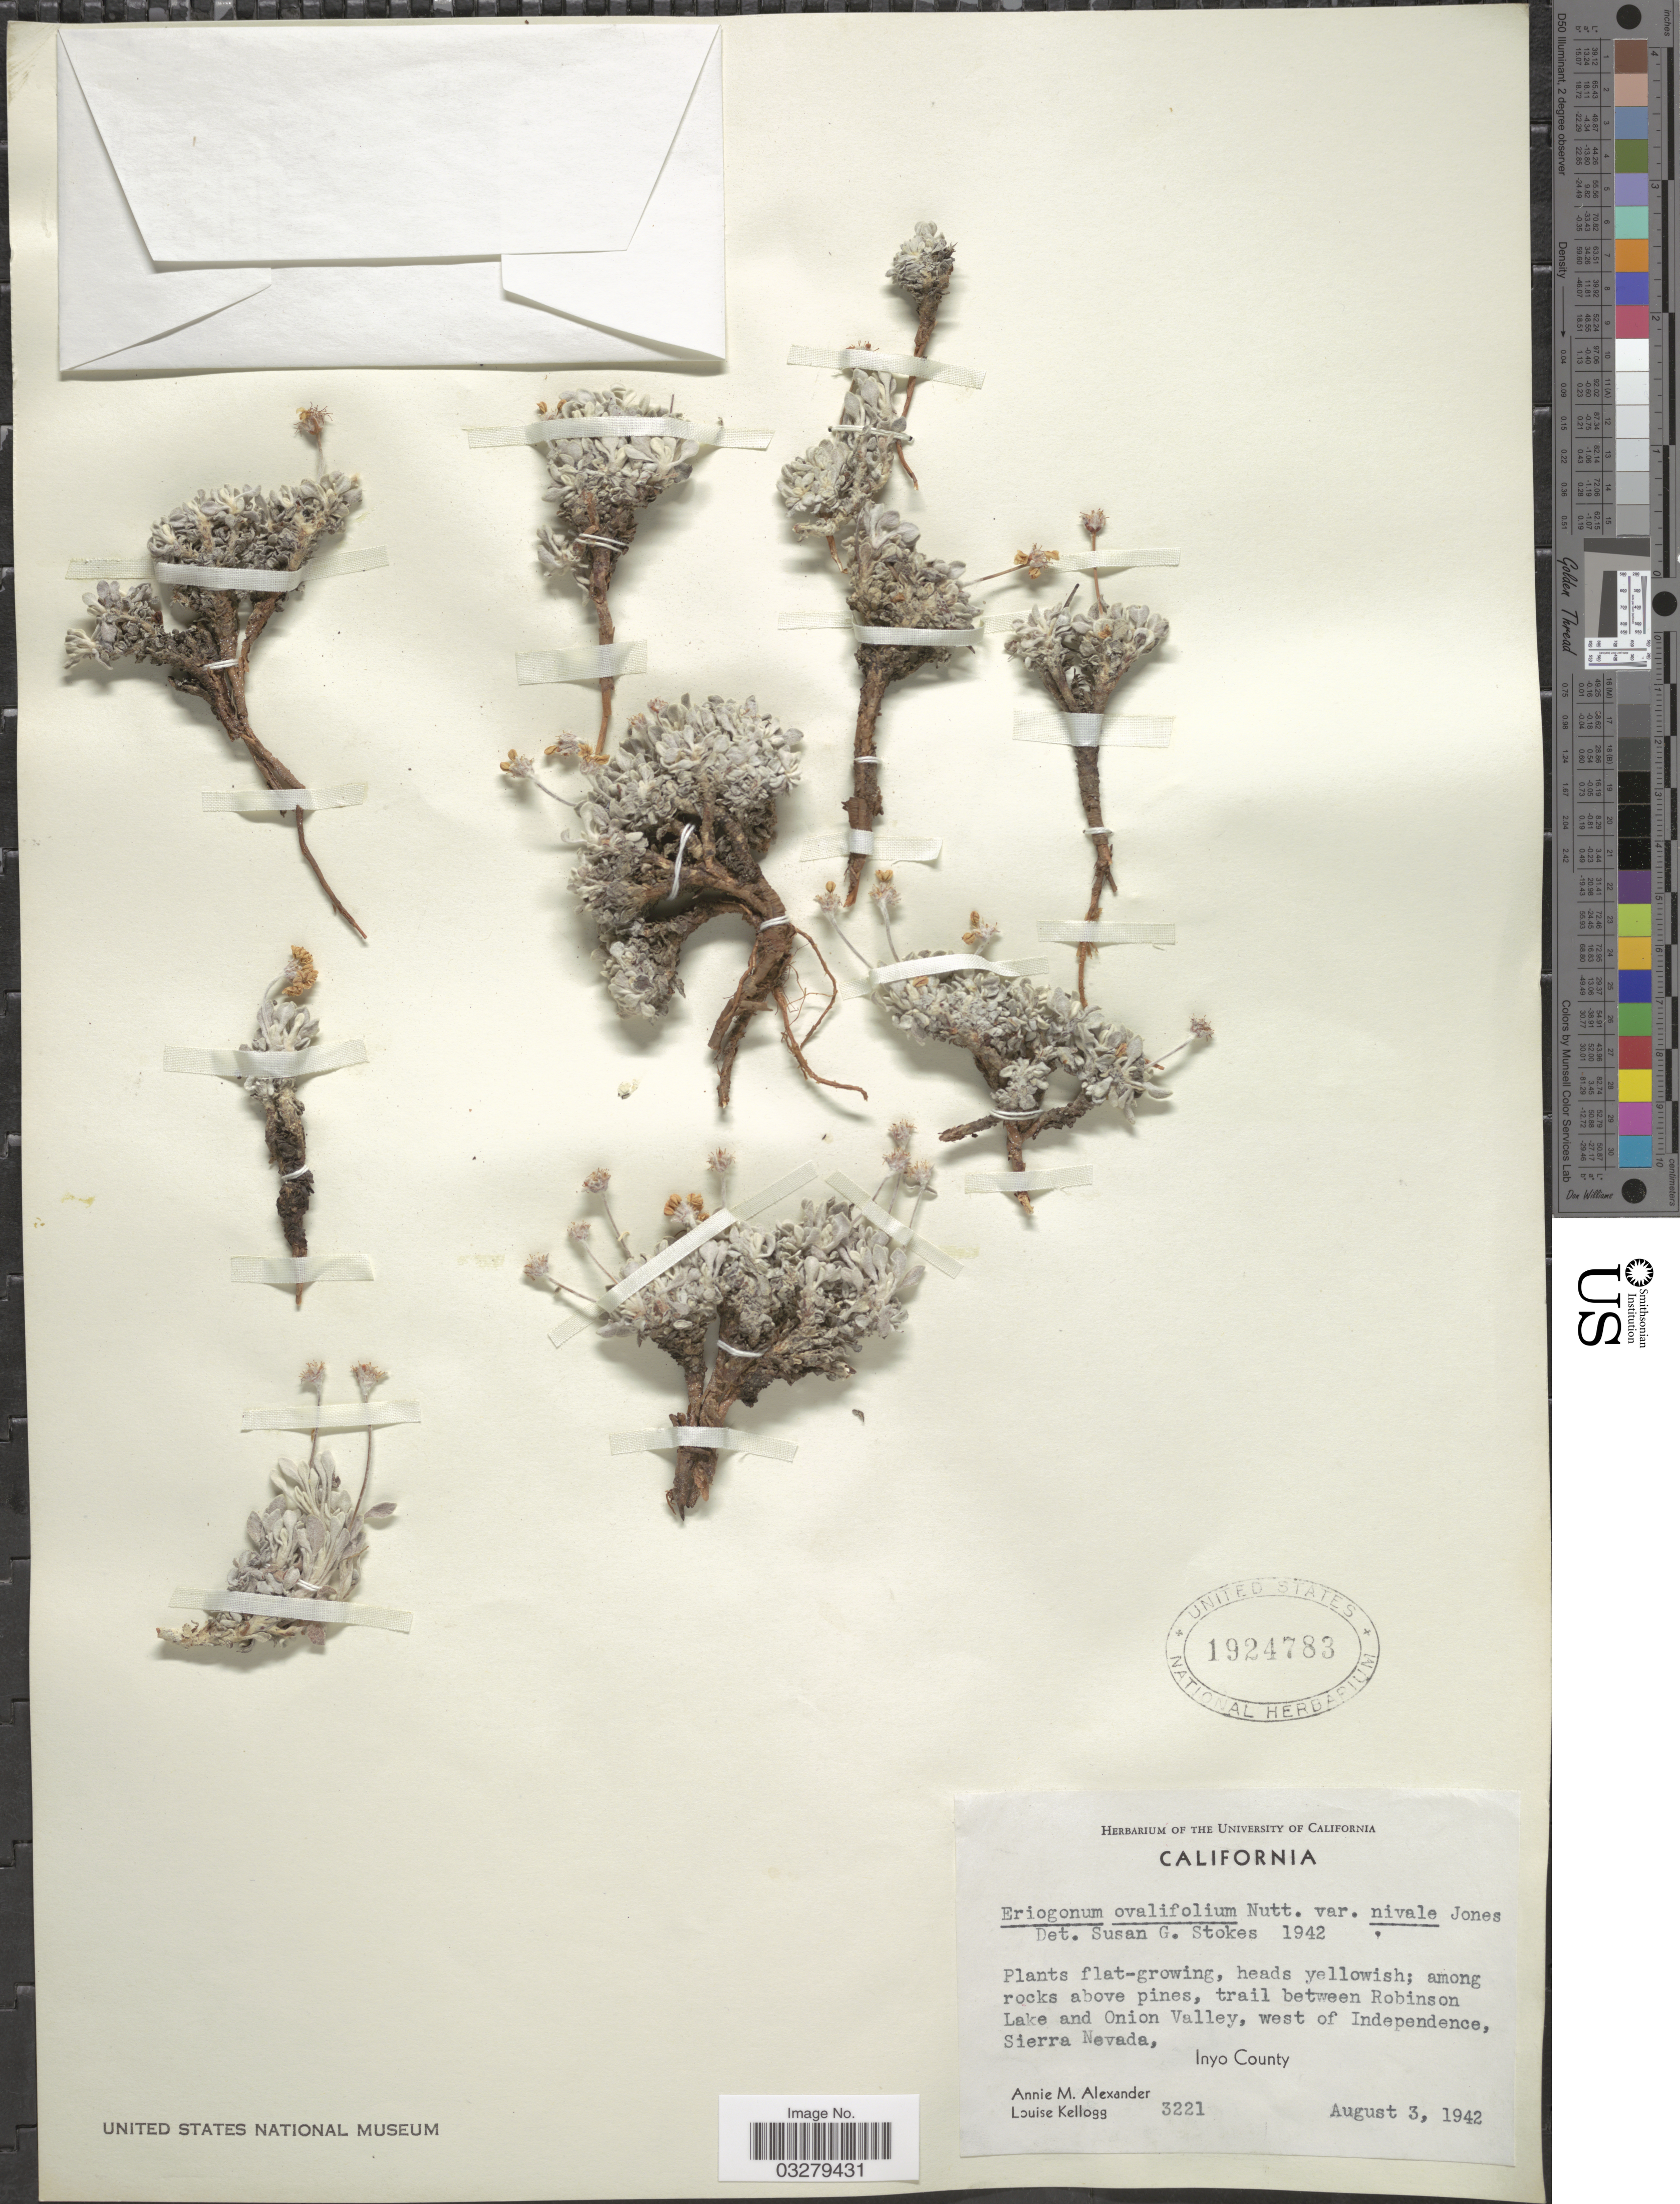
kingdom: Plantae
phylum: Tracheophyta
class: Magnoliopsida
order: Caryophyllales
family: Polygonaceae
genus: Eriogonum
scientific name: Eriogonum ovalifolium var. nivale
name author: (Canby ex Coville) M.E. Jones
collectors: A. M. Alexander & L. Kellogg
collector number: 3221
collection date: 1942-08-03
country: United States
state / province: California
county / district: Inyo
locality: Trail between Robinson Lake and Onion Valley, west of Independence, Sierra Nevada, Inyo County.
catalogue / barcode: US 1924783